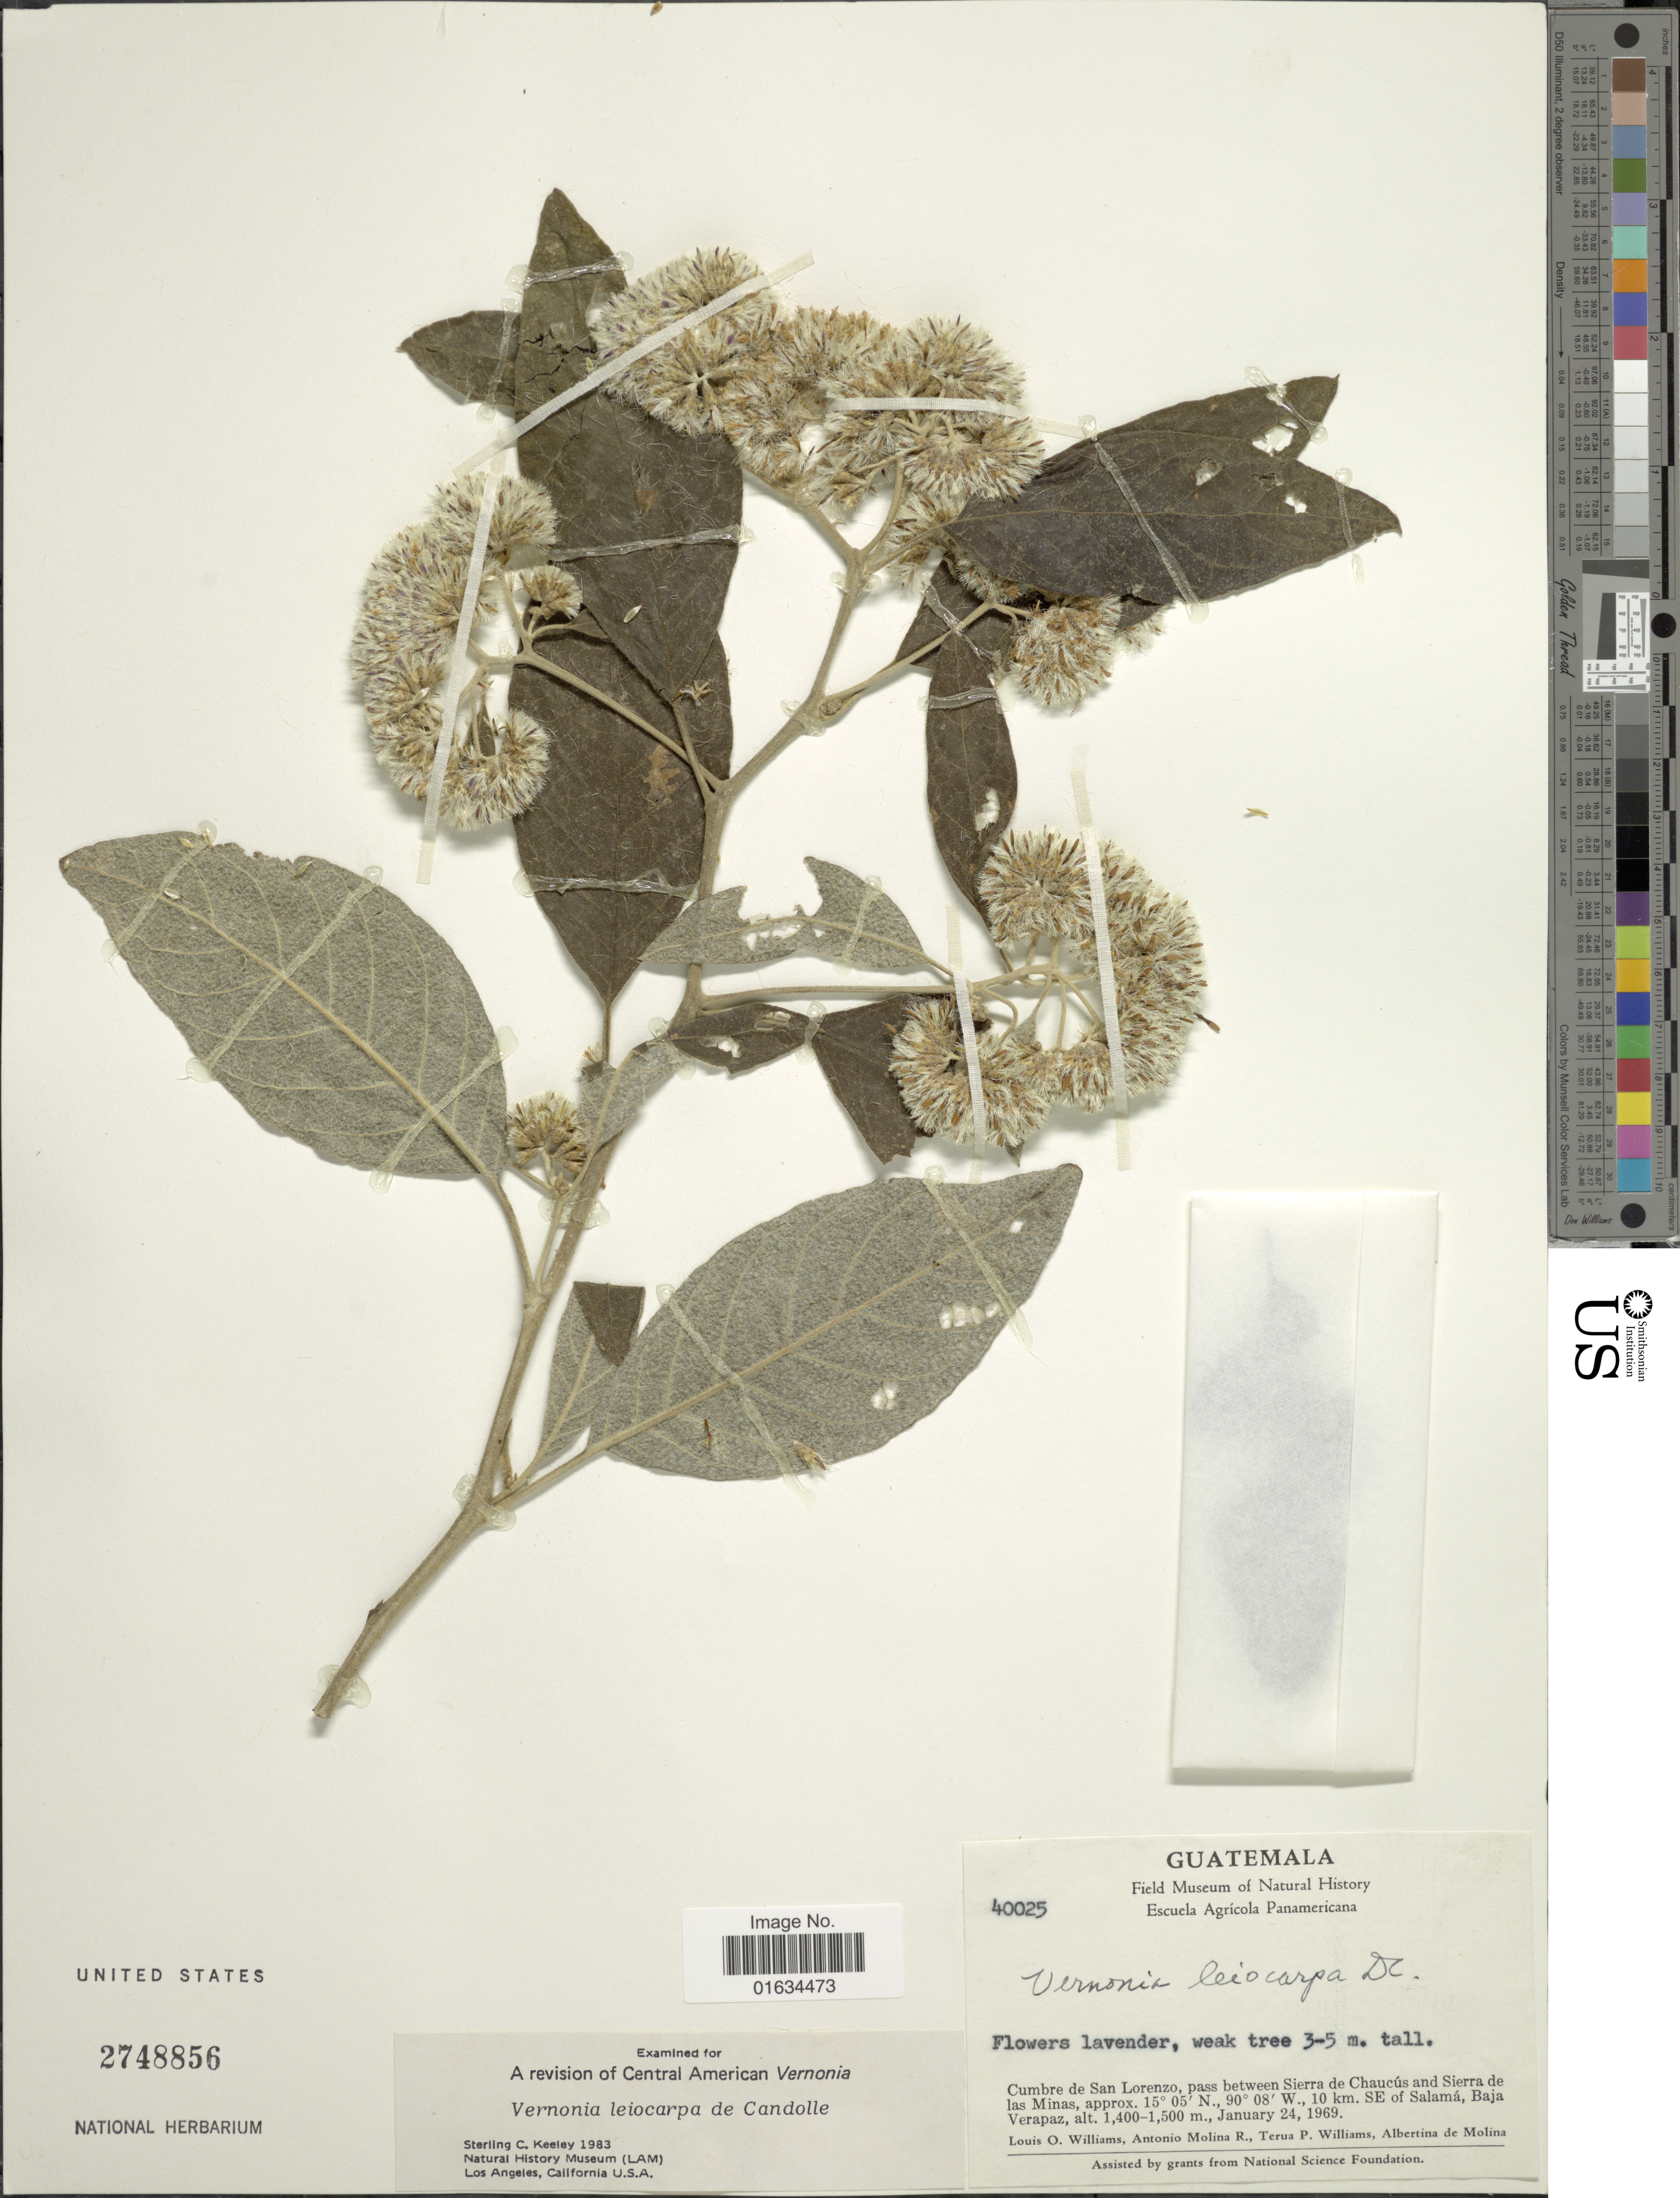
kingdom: Plantae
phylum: Tracheophyta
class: Magnoliopsida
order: Asterales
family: Asteraceae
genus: Eremosis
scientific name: Eremosis leiocarpa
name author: (DC.) Gleason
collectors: L. O. Williams, A. Molina R., T. P. Williams & A. R. Molina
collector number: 40025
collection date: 1969-01-24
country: Guatemala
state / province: Baja Verapaz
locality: Cumbre de San Lorenzo, pass between Sierra de Chaucus and Sierra de las Minas, 10 km. SE of Salama, Baja Verapaz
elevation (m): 1400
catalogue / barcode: US 2748856